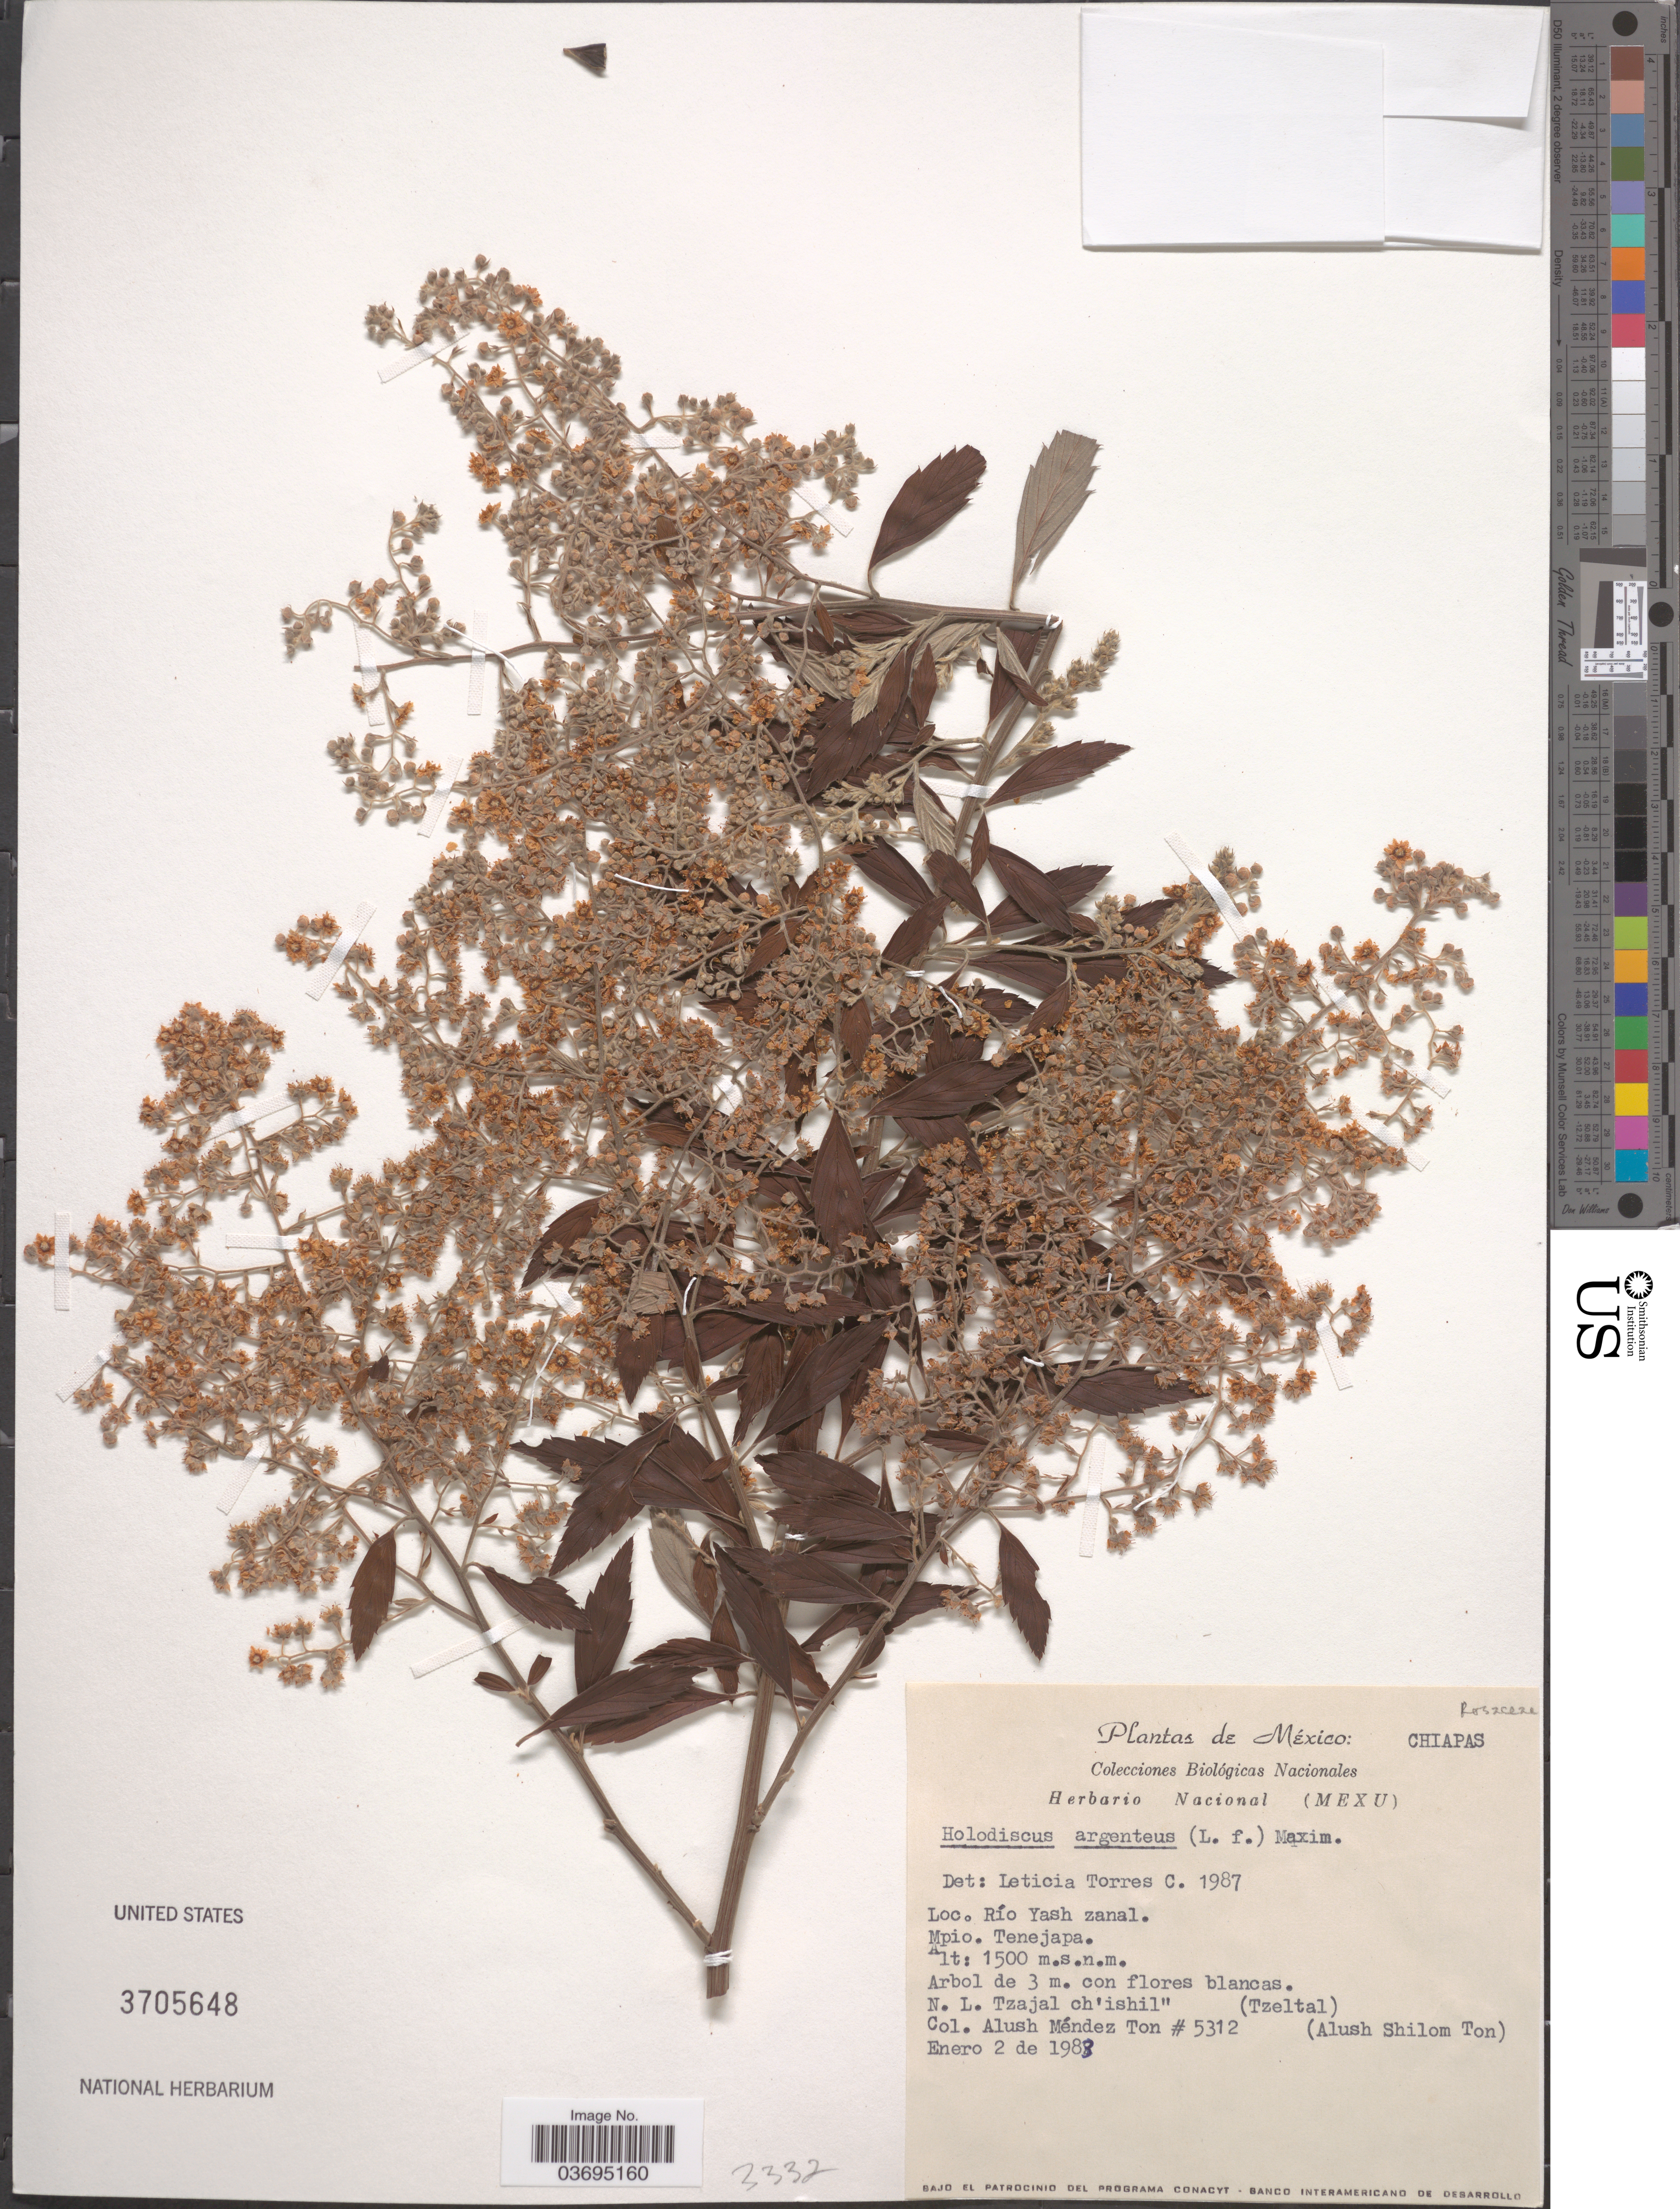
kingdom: Plantae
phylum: Tracheophyta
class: Magnoliopsida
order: Rosales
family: Rosaceae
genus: Holodiscus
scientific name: Holodiscus argenteus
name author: (L. f.) Maxim.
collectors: A. Méndez Ton & A. M. Ton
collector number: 5312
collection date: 1983-01-02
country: Mexico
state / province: Chiapas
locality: Río Yash zanal. Mpio. Tenejapa.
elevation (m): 1500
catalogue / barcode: US 3705648